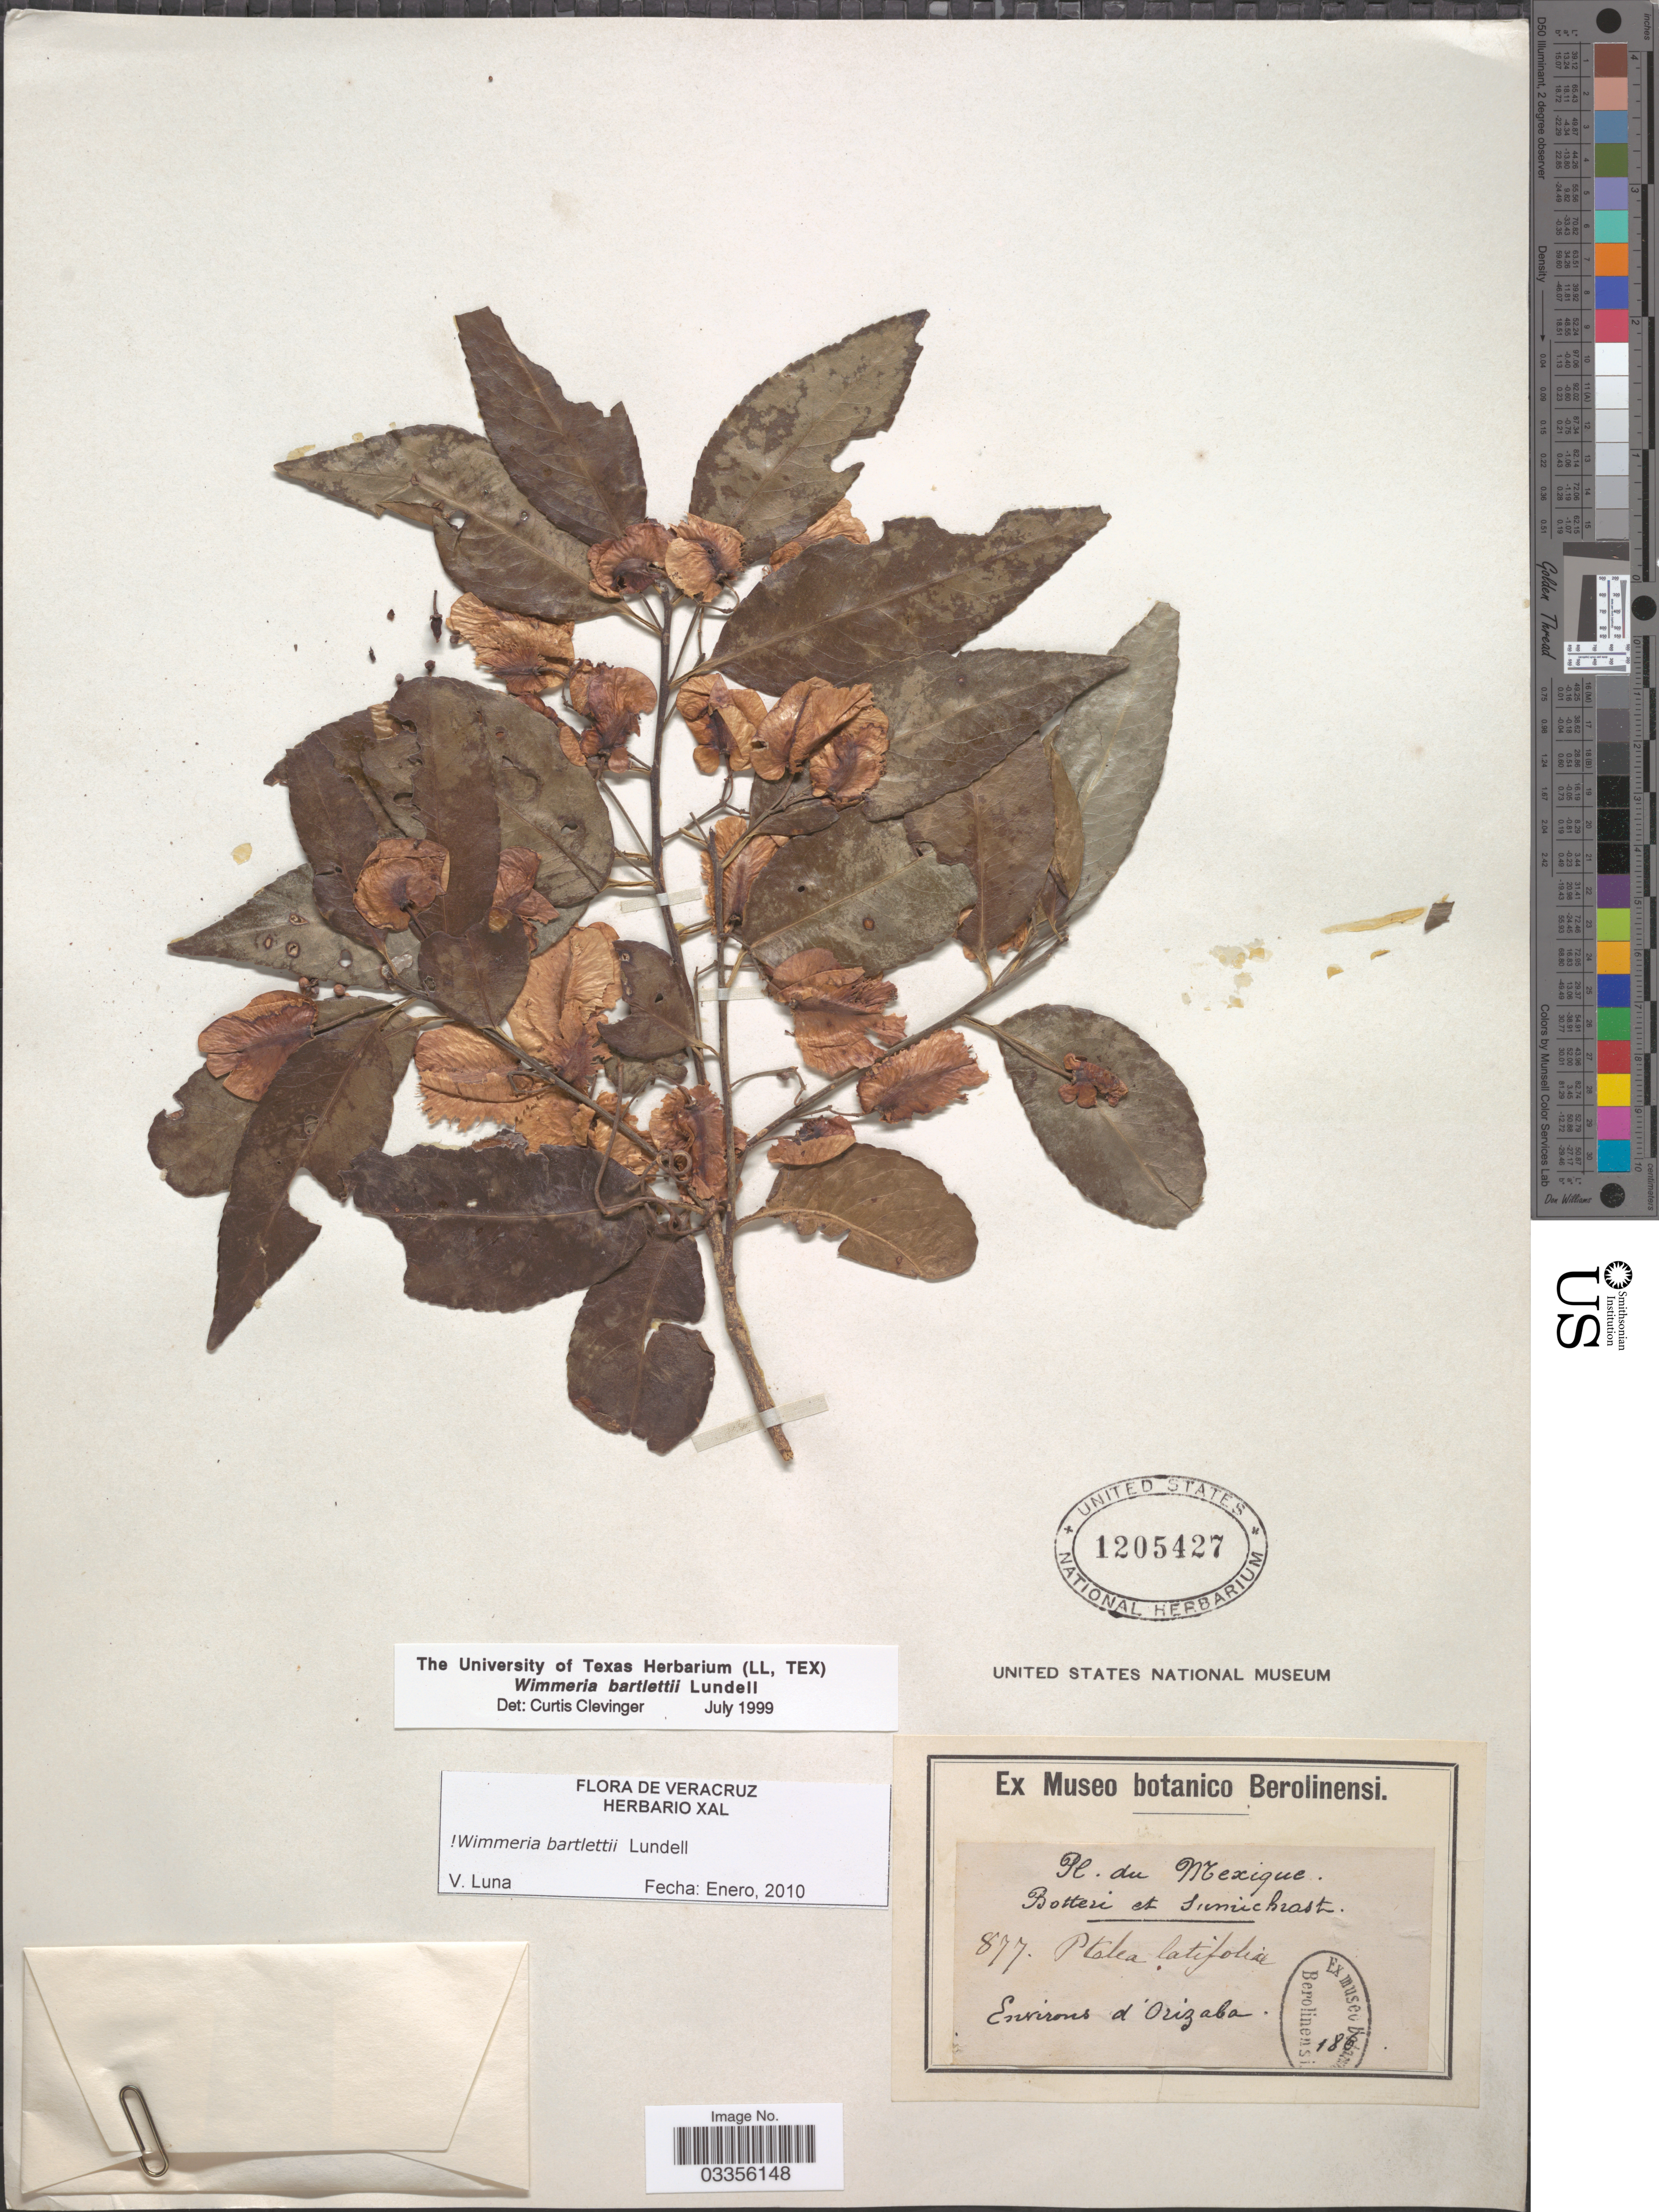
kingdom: Plantae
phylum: Tracheophyta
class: Magnoliopsida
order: Celastrales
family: Celastraceae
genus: Wimmeria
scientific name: Wimmeria bartlettii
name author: Lundell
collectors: -. Botteri & -- Sumichrast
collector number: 877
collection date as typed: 186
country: Mexico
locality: Environs d'Orizaba.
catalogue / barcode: US 1205427